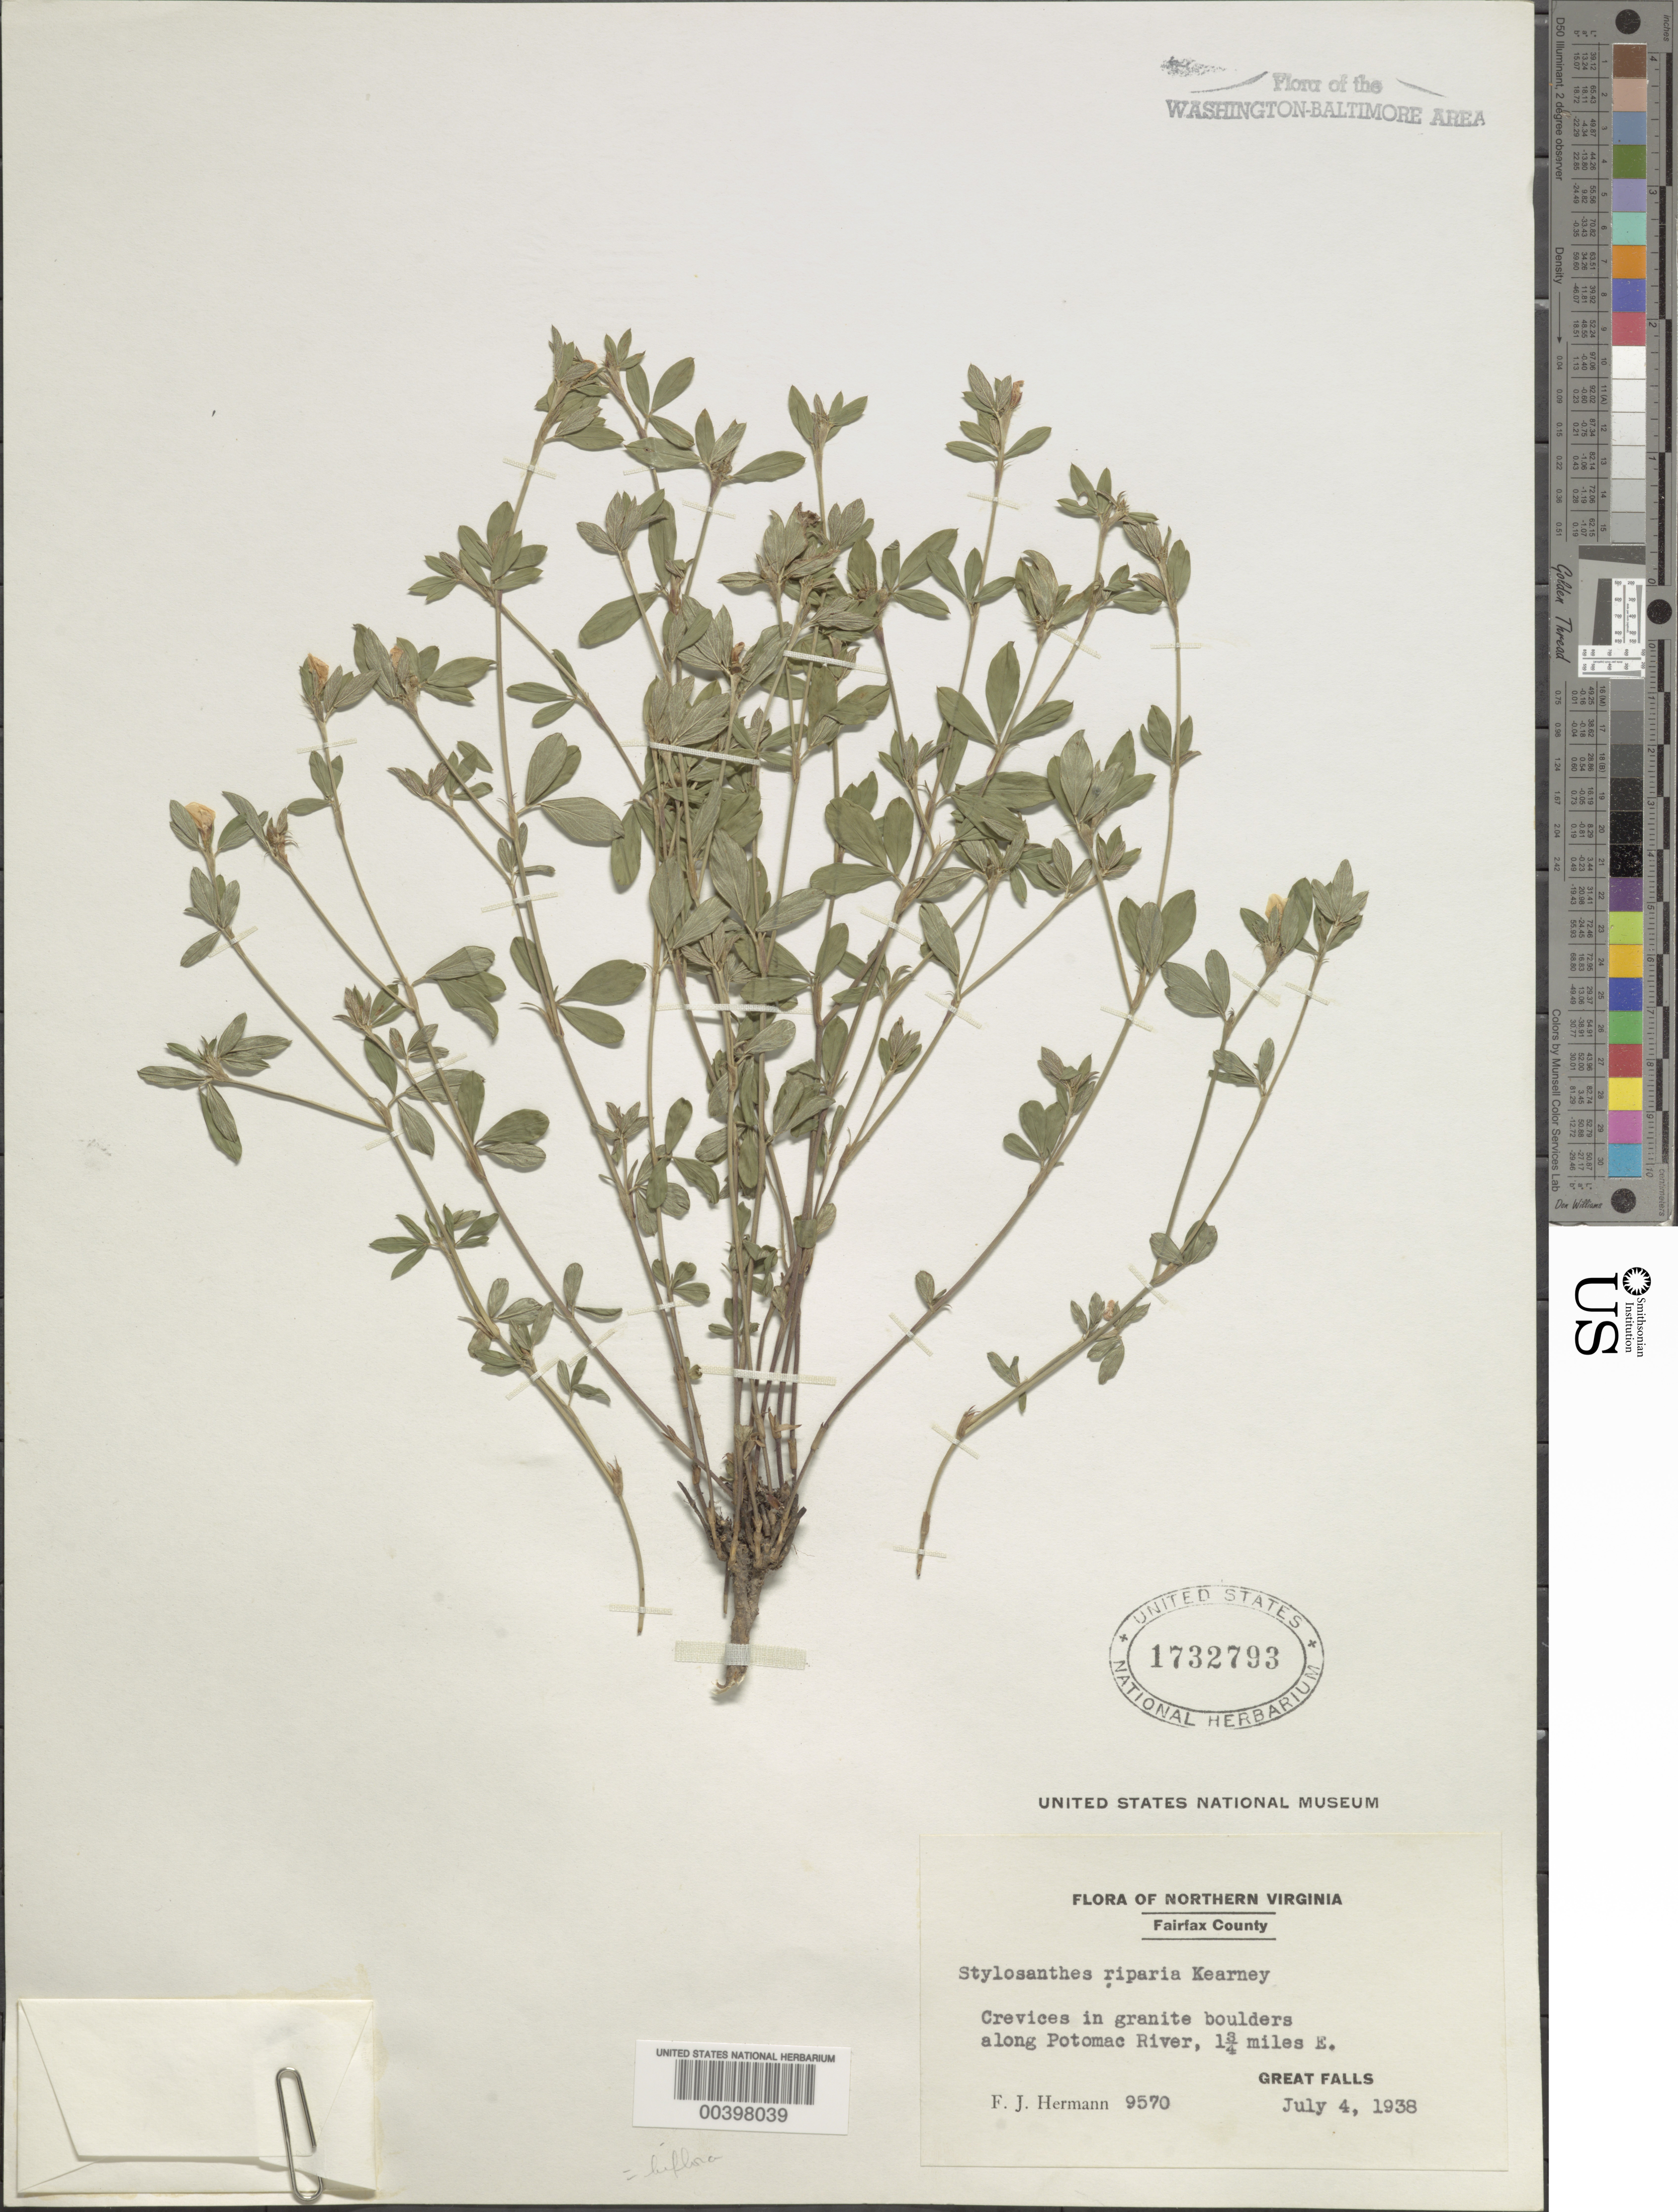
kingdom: Plantae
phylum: Tracheophyta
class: Magnoliopsida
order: Fabales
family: Fabaceae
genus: Stylosanthes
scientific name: Stylosanthes biflora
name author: (L.) Britton et al.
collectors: F. J. Hermann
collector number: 9570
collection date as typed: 04 Jul 1938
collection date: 1938-07-04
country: United States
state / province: Virginia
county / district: Fairfax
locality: Great Falls C. and O. Canal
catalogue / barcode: US 1732793